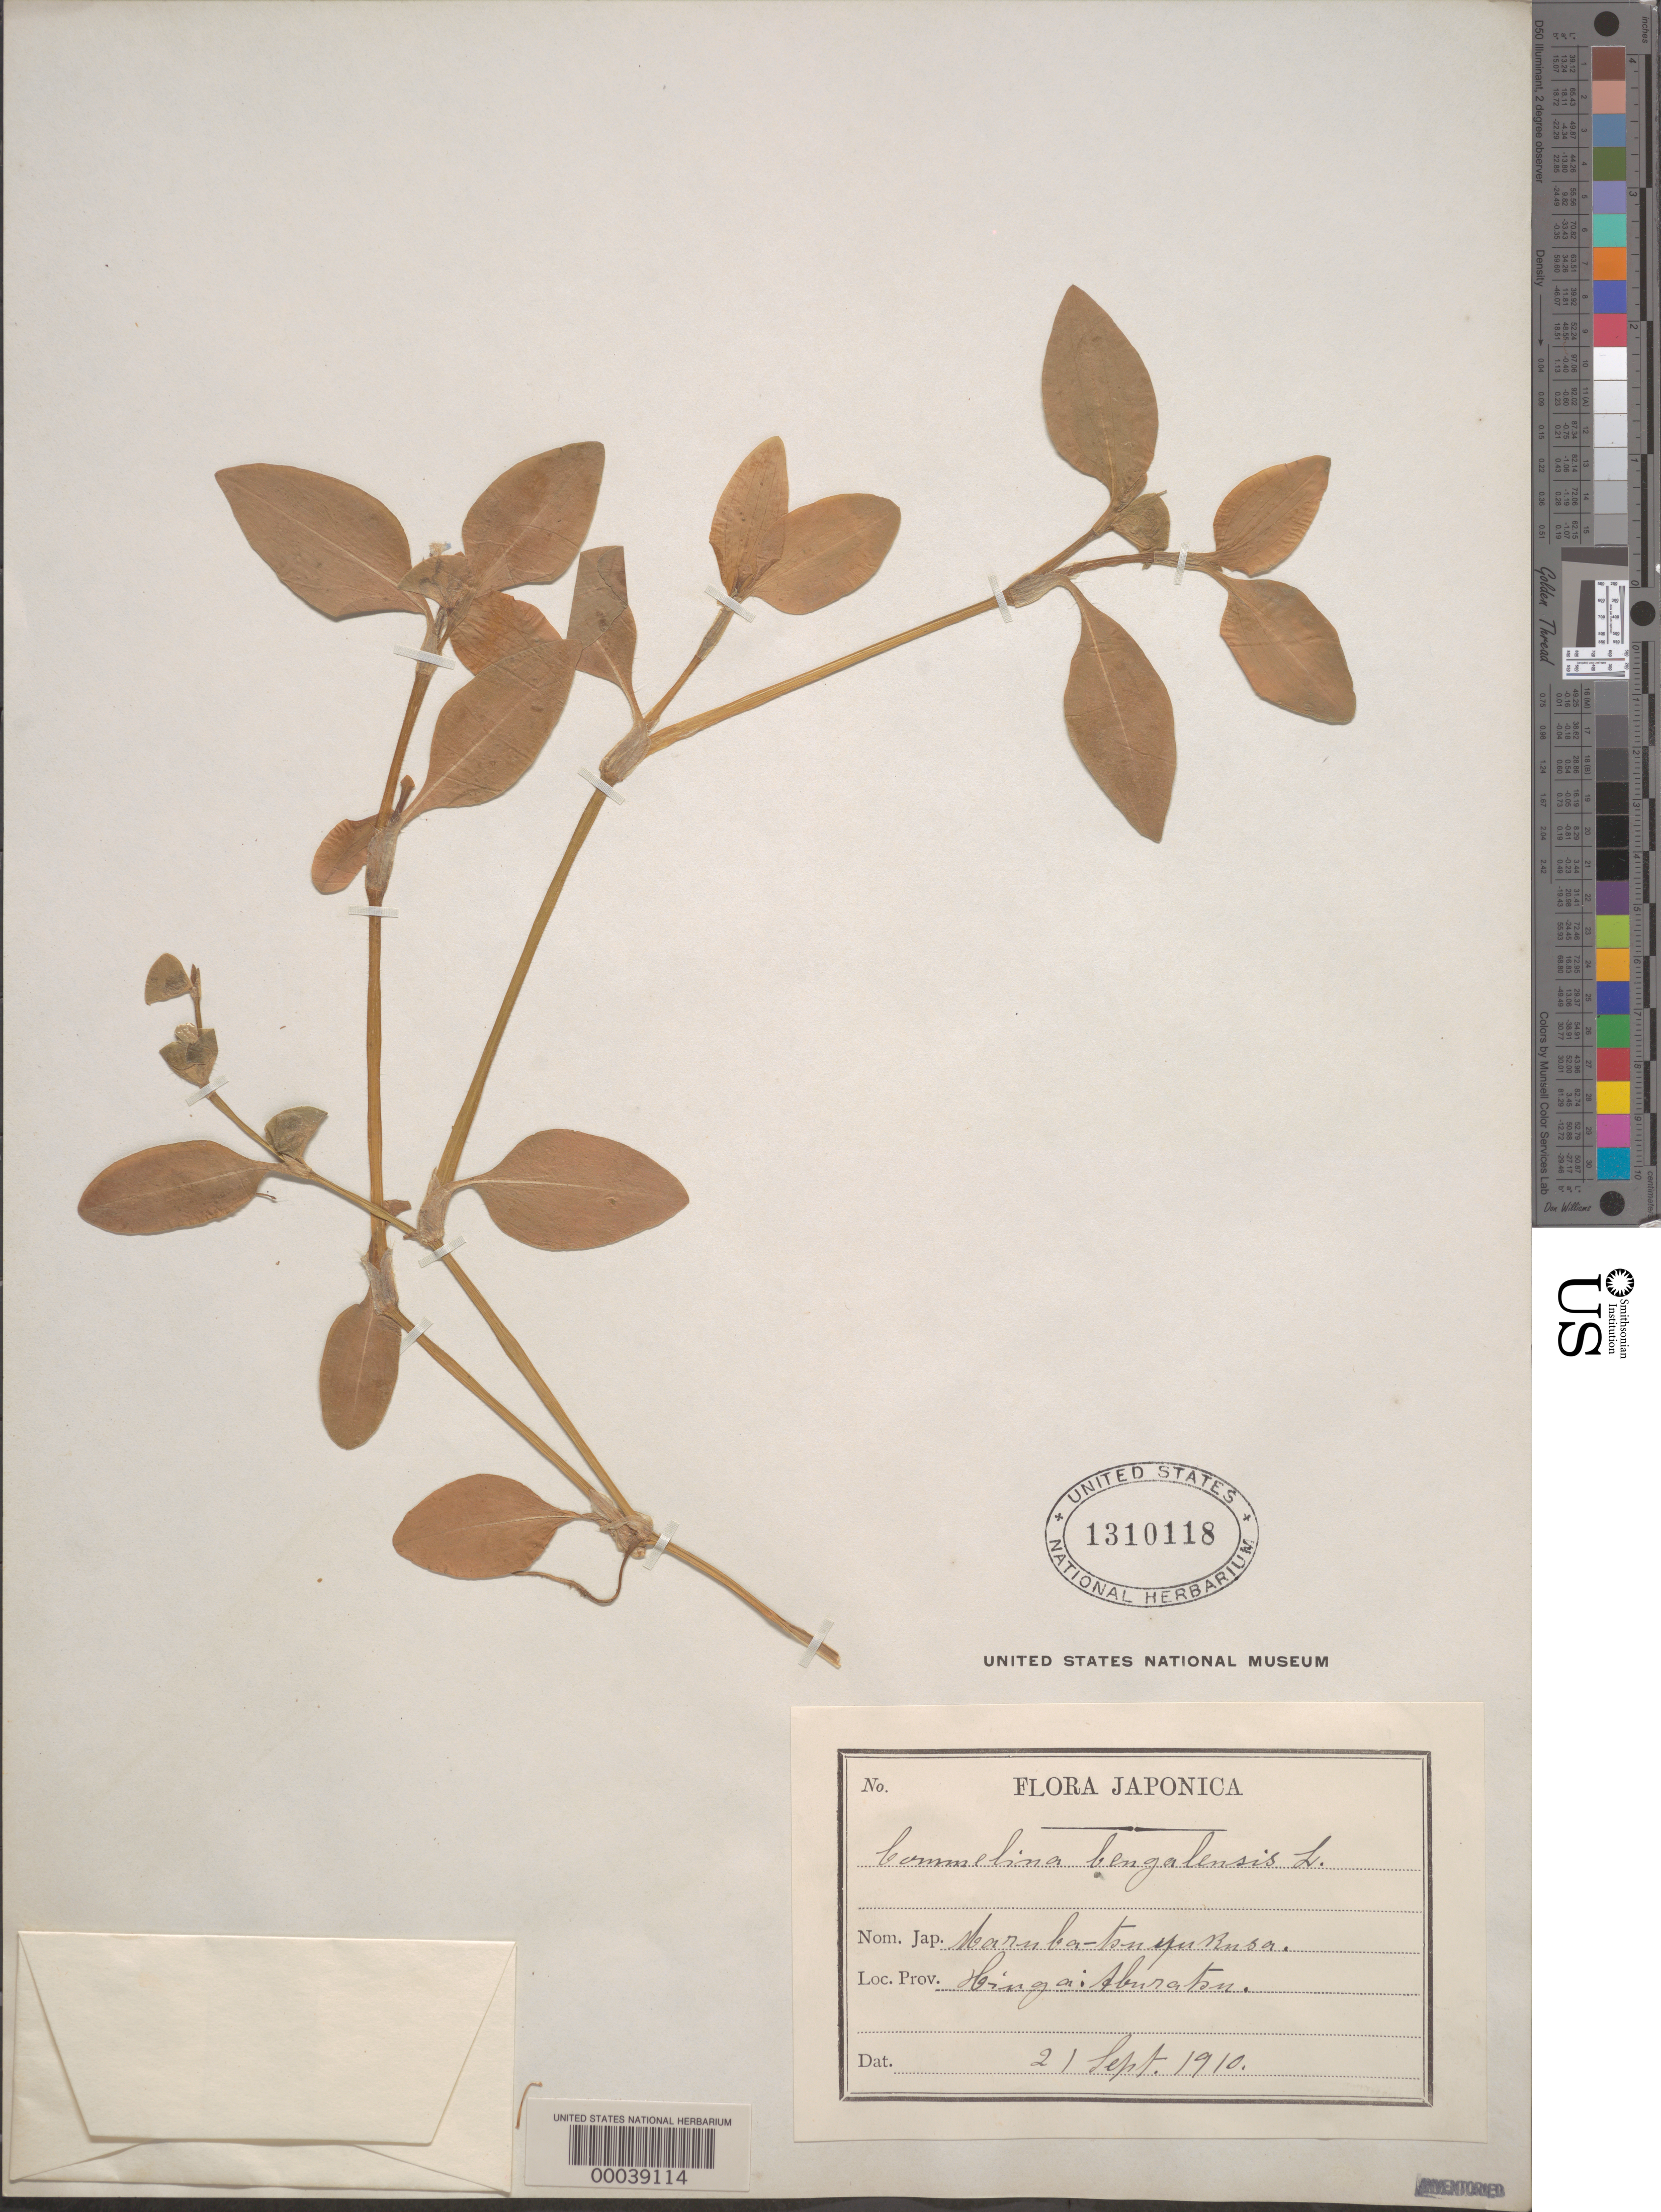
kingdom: Plantae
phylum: Tracheophyta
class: Liliopsida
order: Commelinales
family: Commelinaceae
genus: Commelina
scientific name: Commelina benghalensis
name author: L.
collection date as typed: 21 Sep 1910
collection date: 1910-09-21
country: Japan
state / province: Miyazaki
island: Kyushu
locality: Aburatsu-heingai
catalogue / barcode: US 1310118